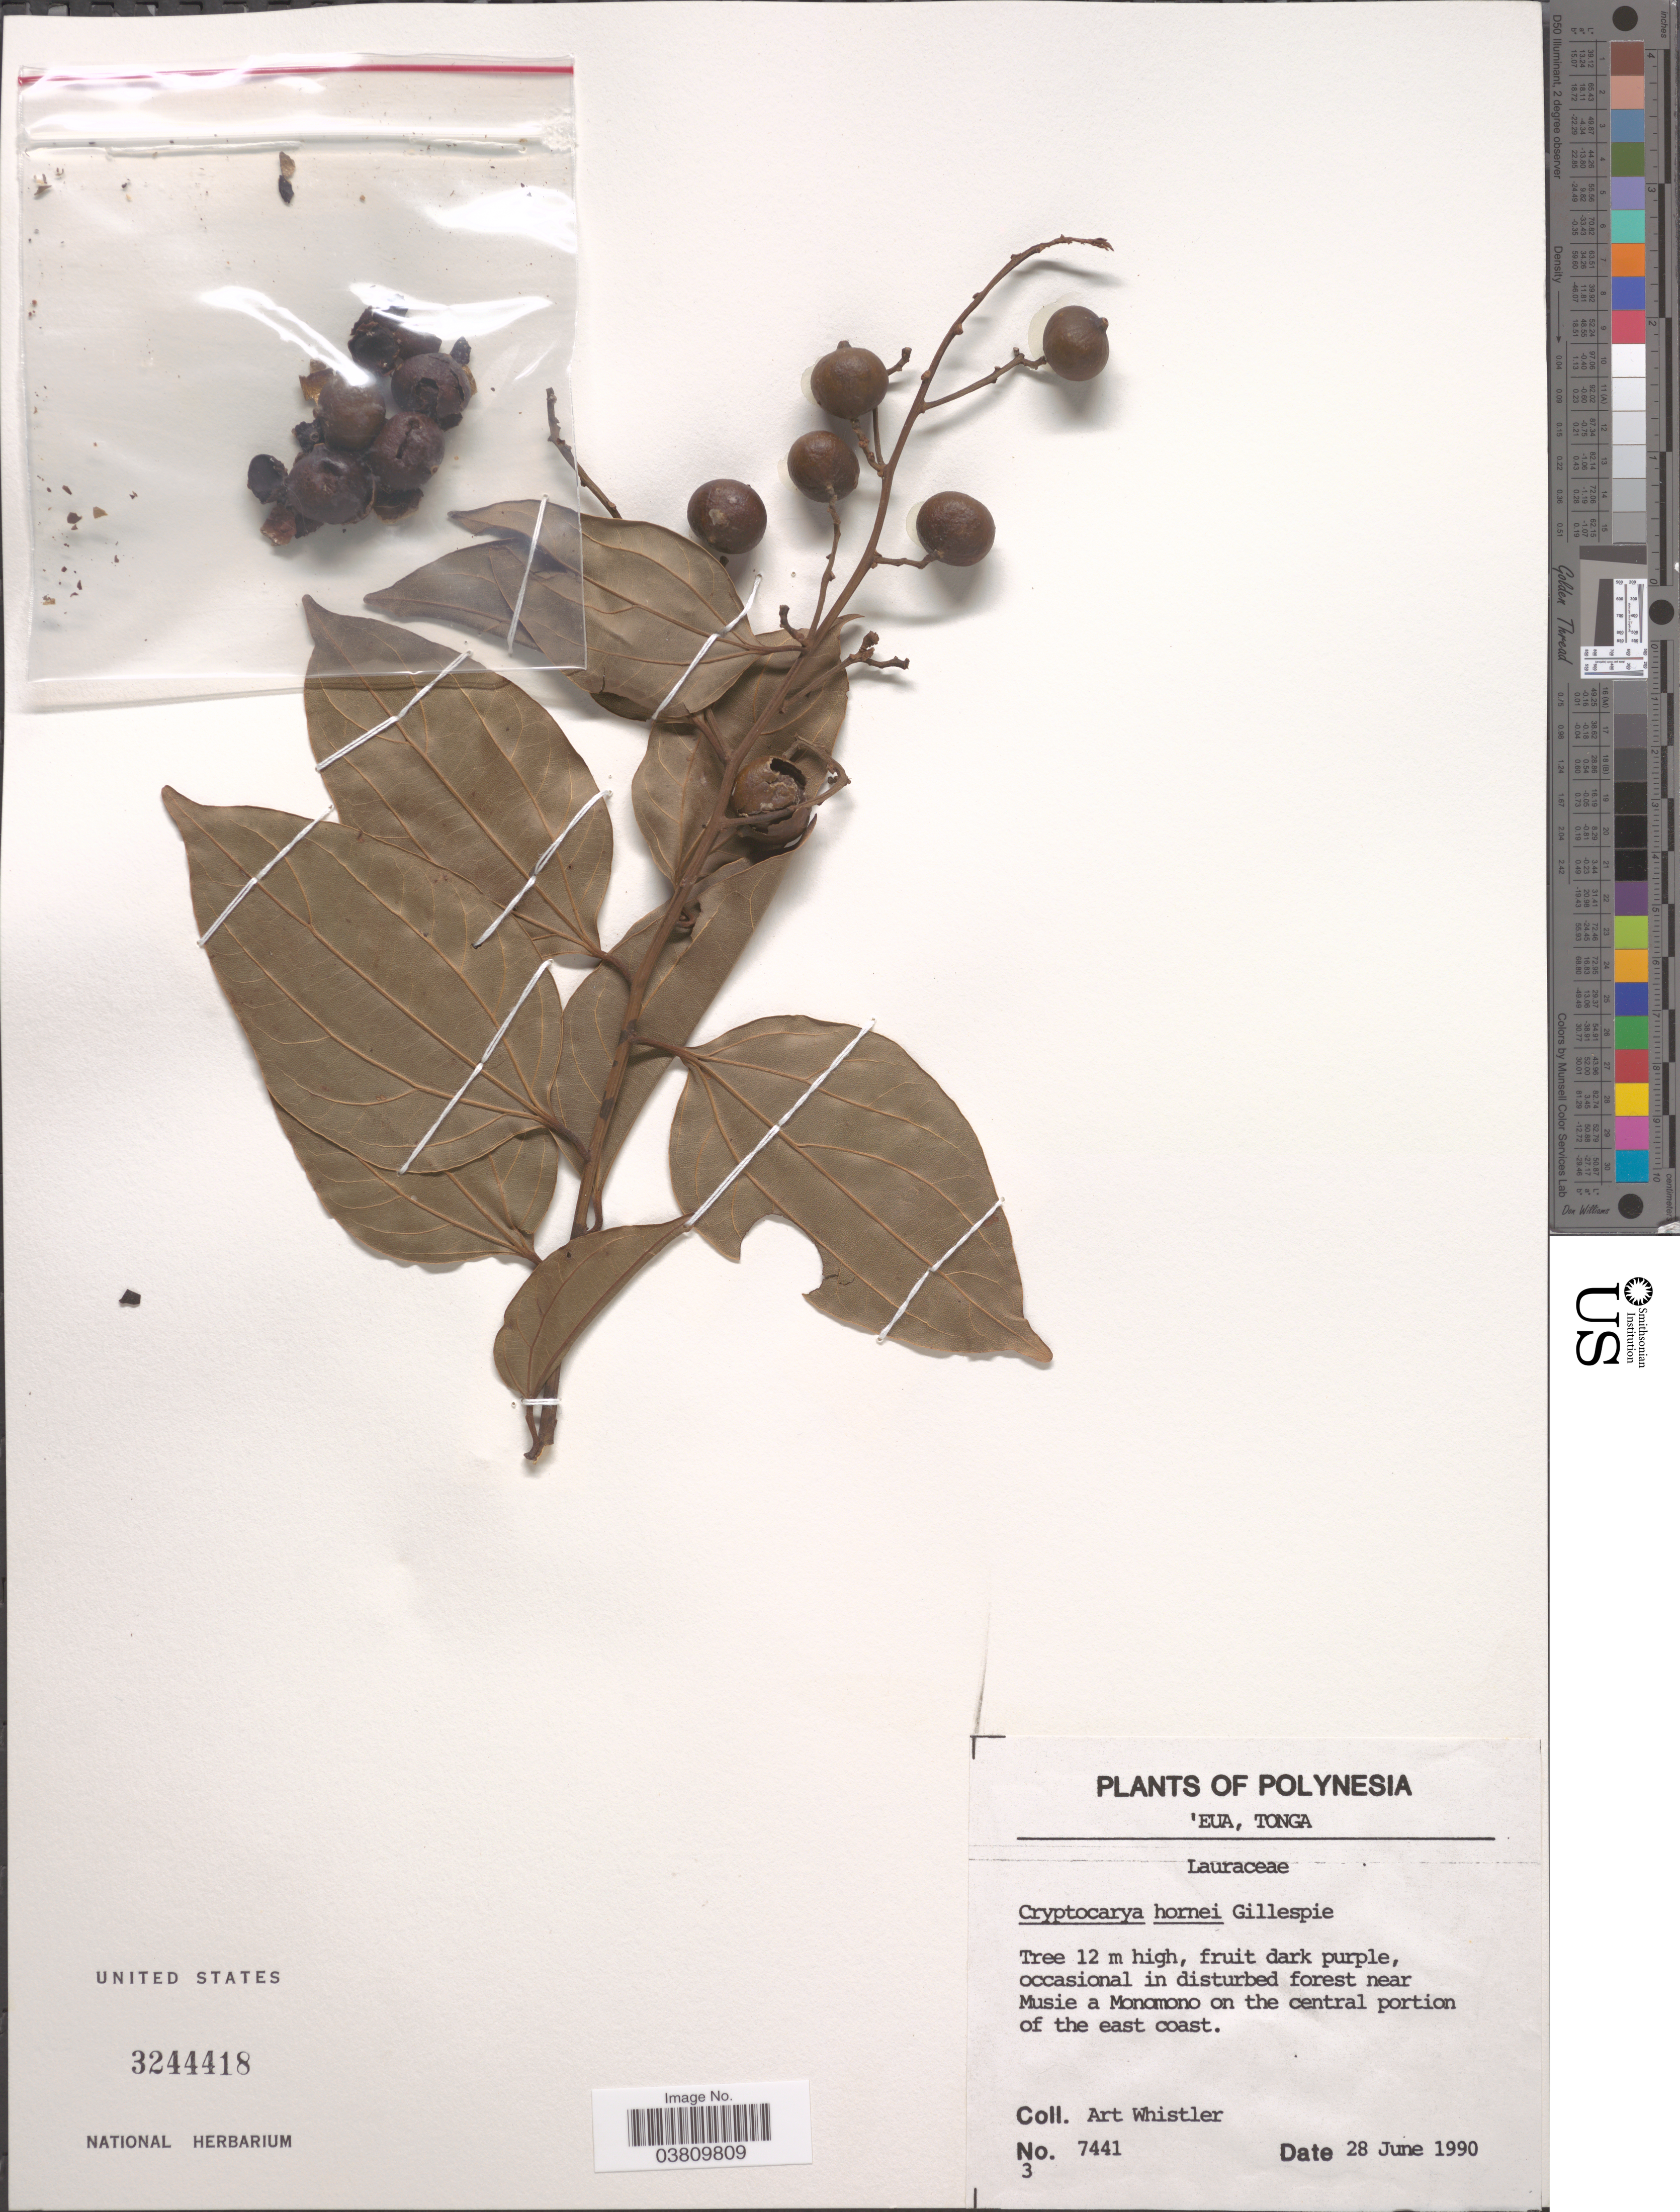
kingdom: Plantae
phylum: Tracheophyta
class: Magnoliopsida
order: Laurales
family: Lauraceae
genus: Cryptocarya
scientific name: Cryptocarya hornei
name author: Gillespie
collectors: A. Whistler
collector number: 7441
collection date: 1990-06-28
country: Tonga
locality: Polynesia. 'Eua. Near Musie a Monomono on the central portion of the east coast.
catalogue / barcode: US 3244418